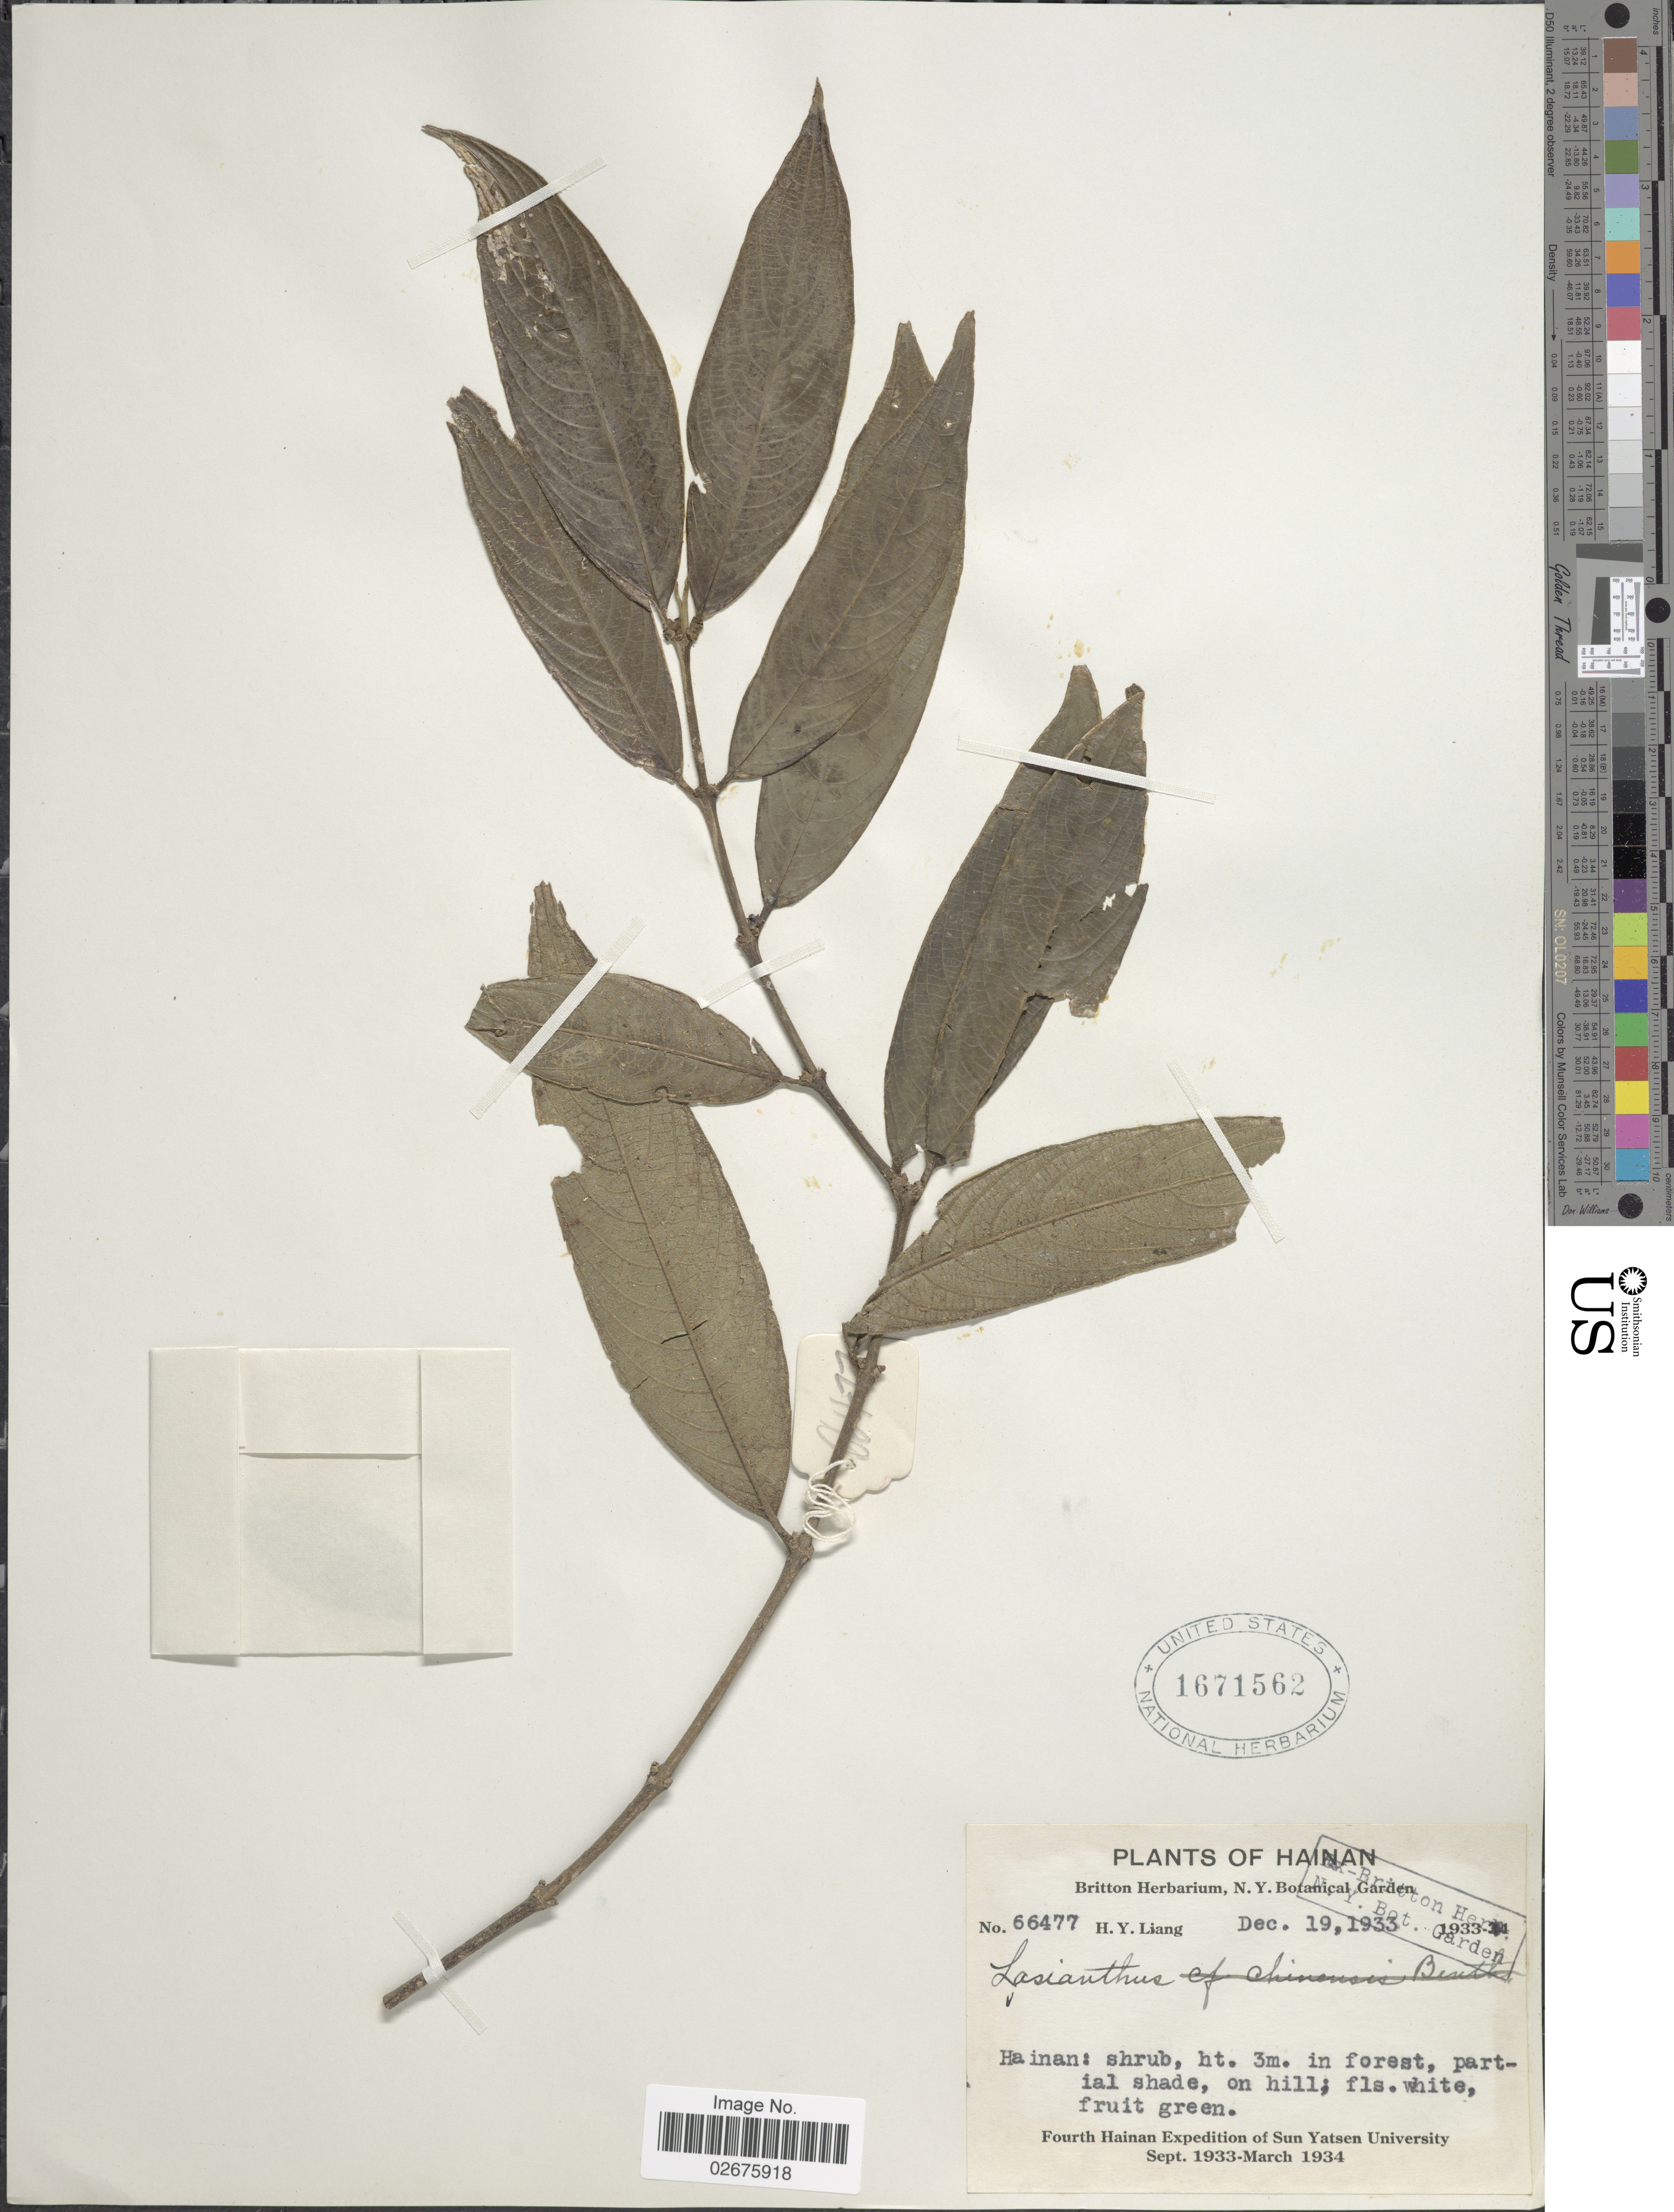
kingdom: Plantae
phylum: Tracheophyta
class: Magnoliopsida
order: Gentianales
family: Rubiaceae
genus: Lasianthus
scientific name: Lasianthus sp.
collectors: H. Y. Liang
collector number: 66477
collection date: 1933-12-19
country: China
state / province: Hainan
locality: Hainan; in forest, partial shade, on hill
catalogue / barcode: US 1671562